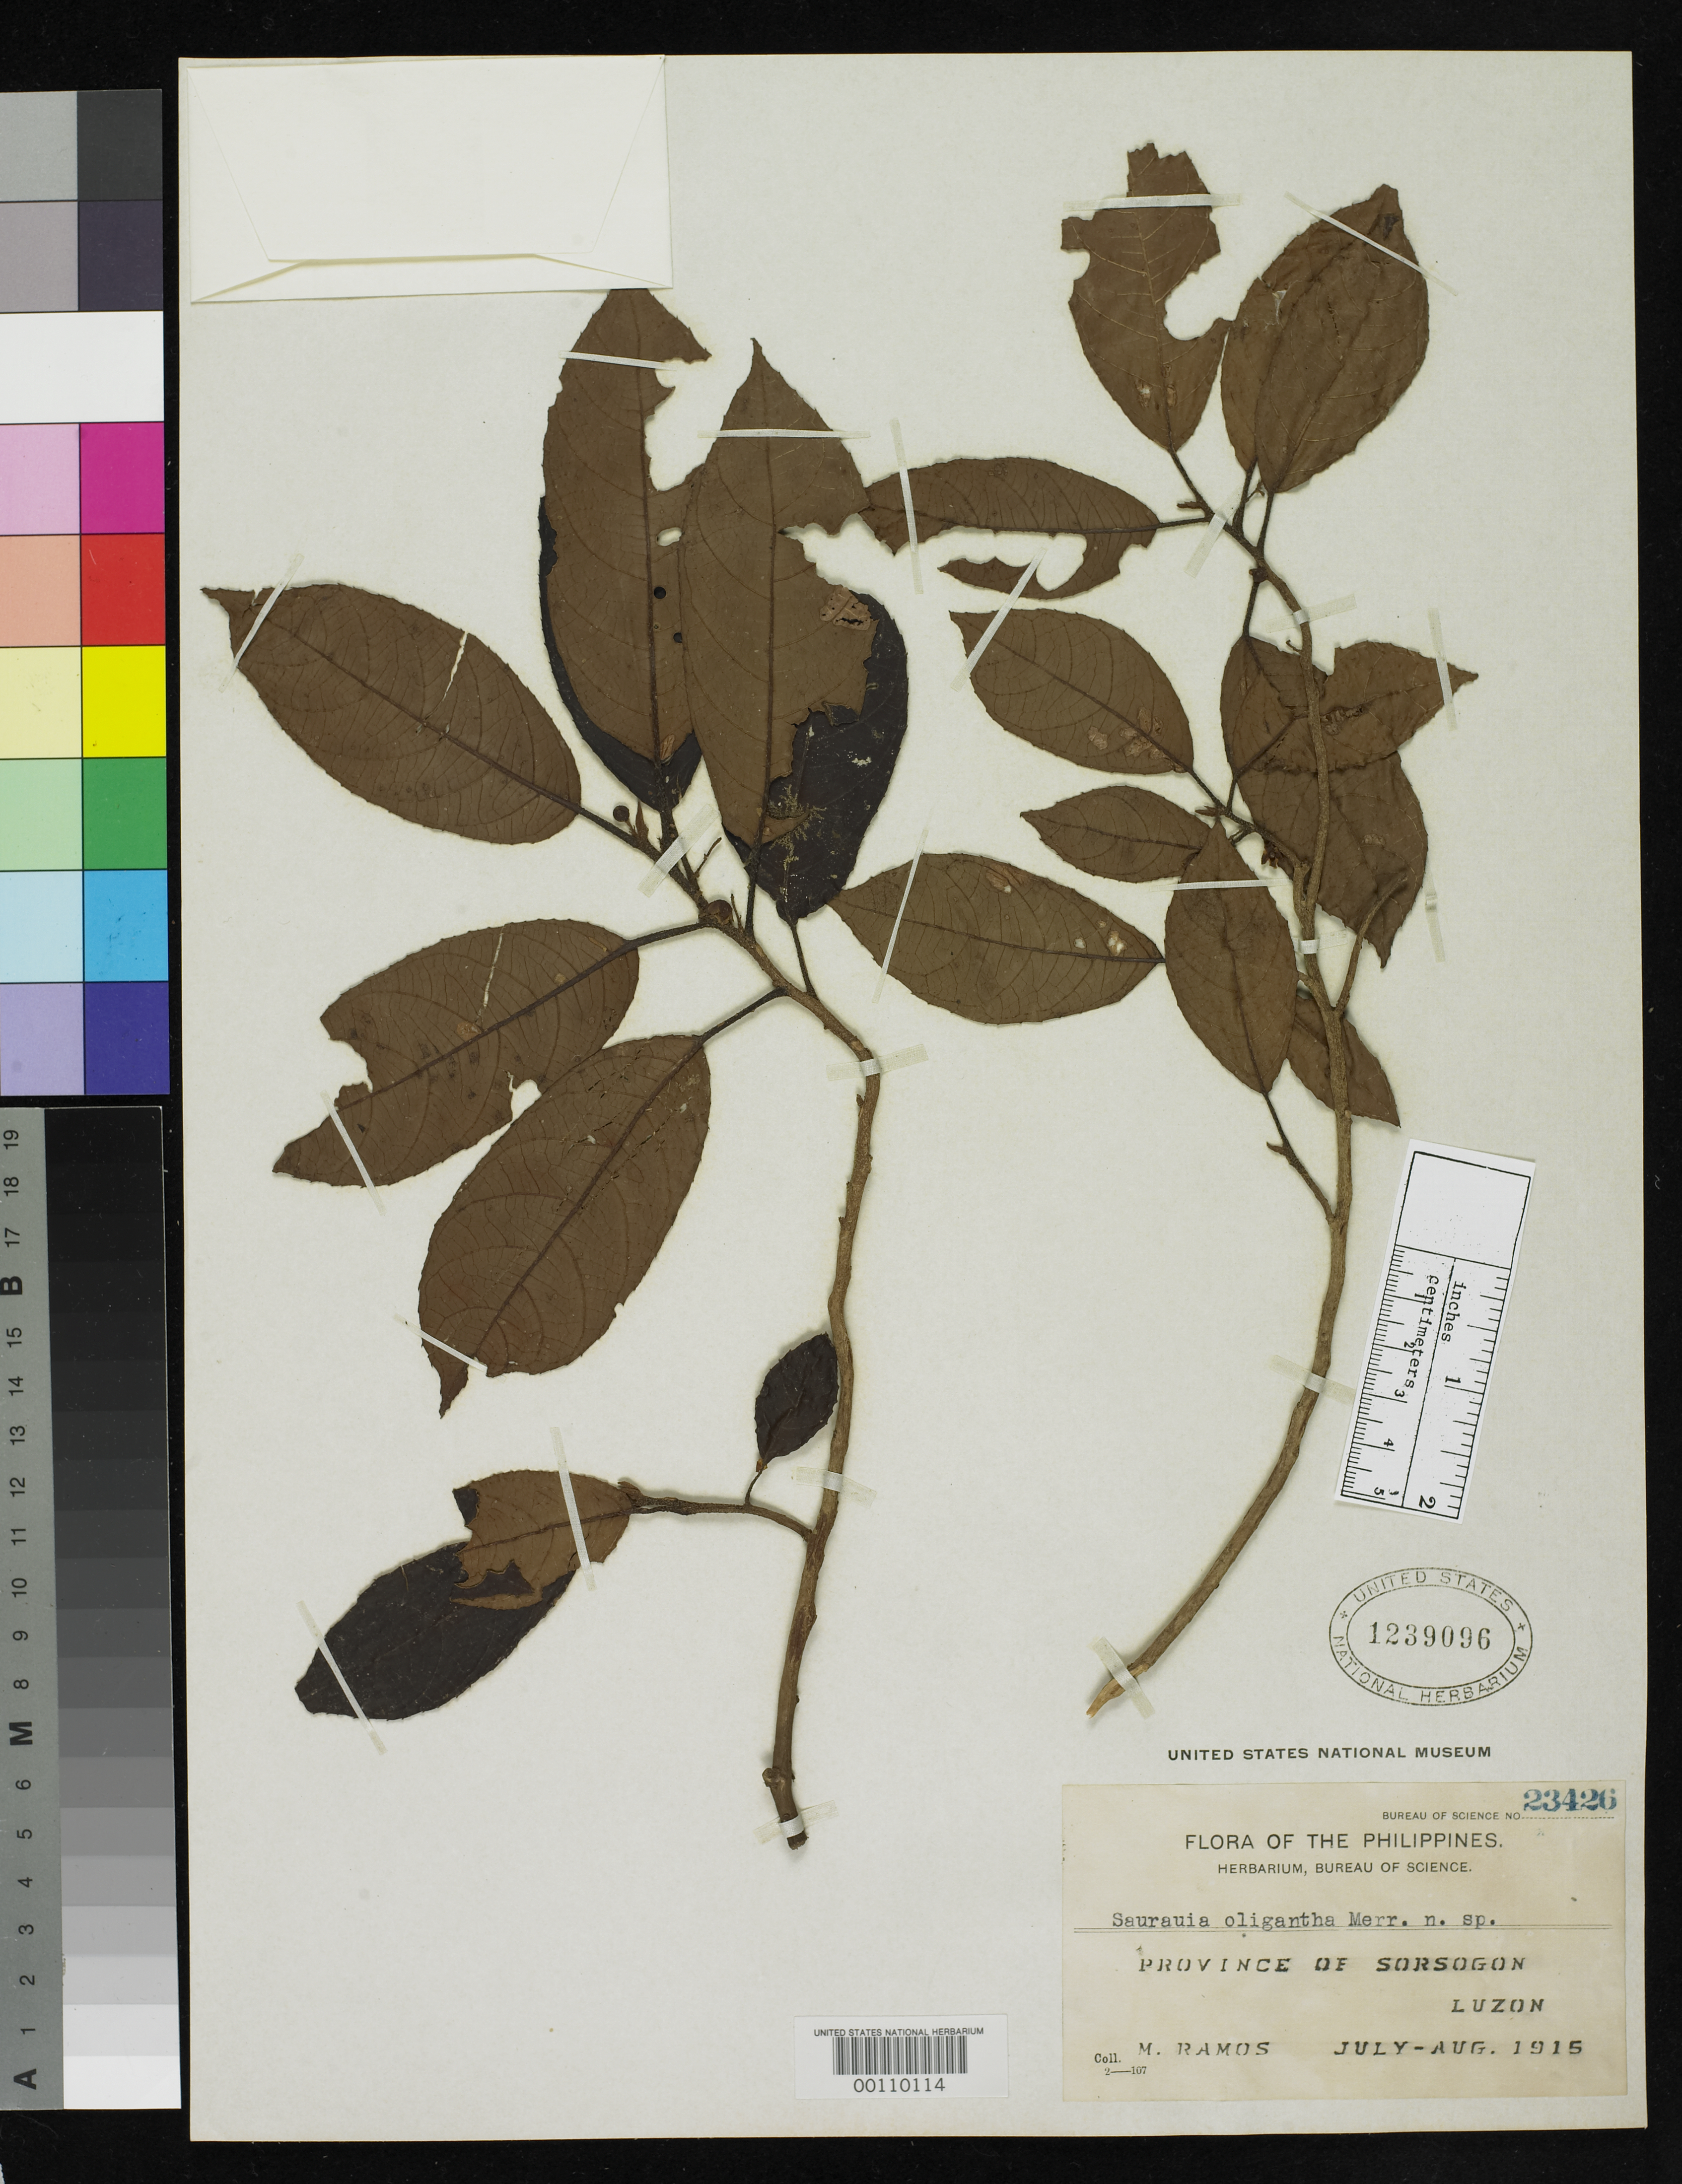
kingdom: Plantae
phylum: Tracheophyta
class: Magnoliopsida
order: Ericales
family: Actinidiaceae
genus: Saurauia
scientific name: Saurauia oligantha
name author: Merr.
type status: Isotype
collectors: M. Ramos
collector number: Bur. Sci. 23426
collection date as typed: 20 Aug 1915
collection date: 1915-08-20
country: Philippines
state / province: Bicol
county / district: Sorsogon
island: Luzon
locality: Mount Bagacau.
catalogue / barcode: US 1239096